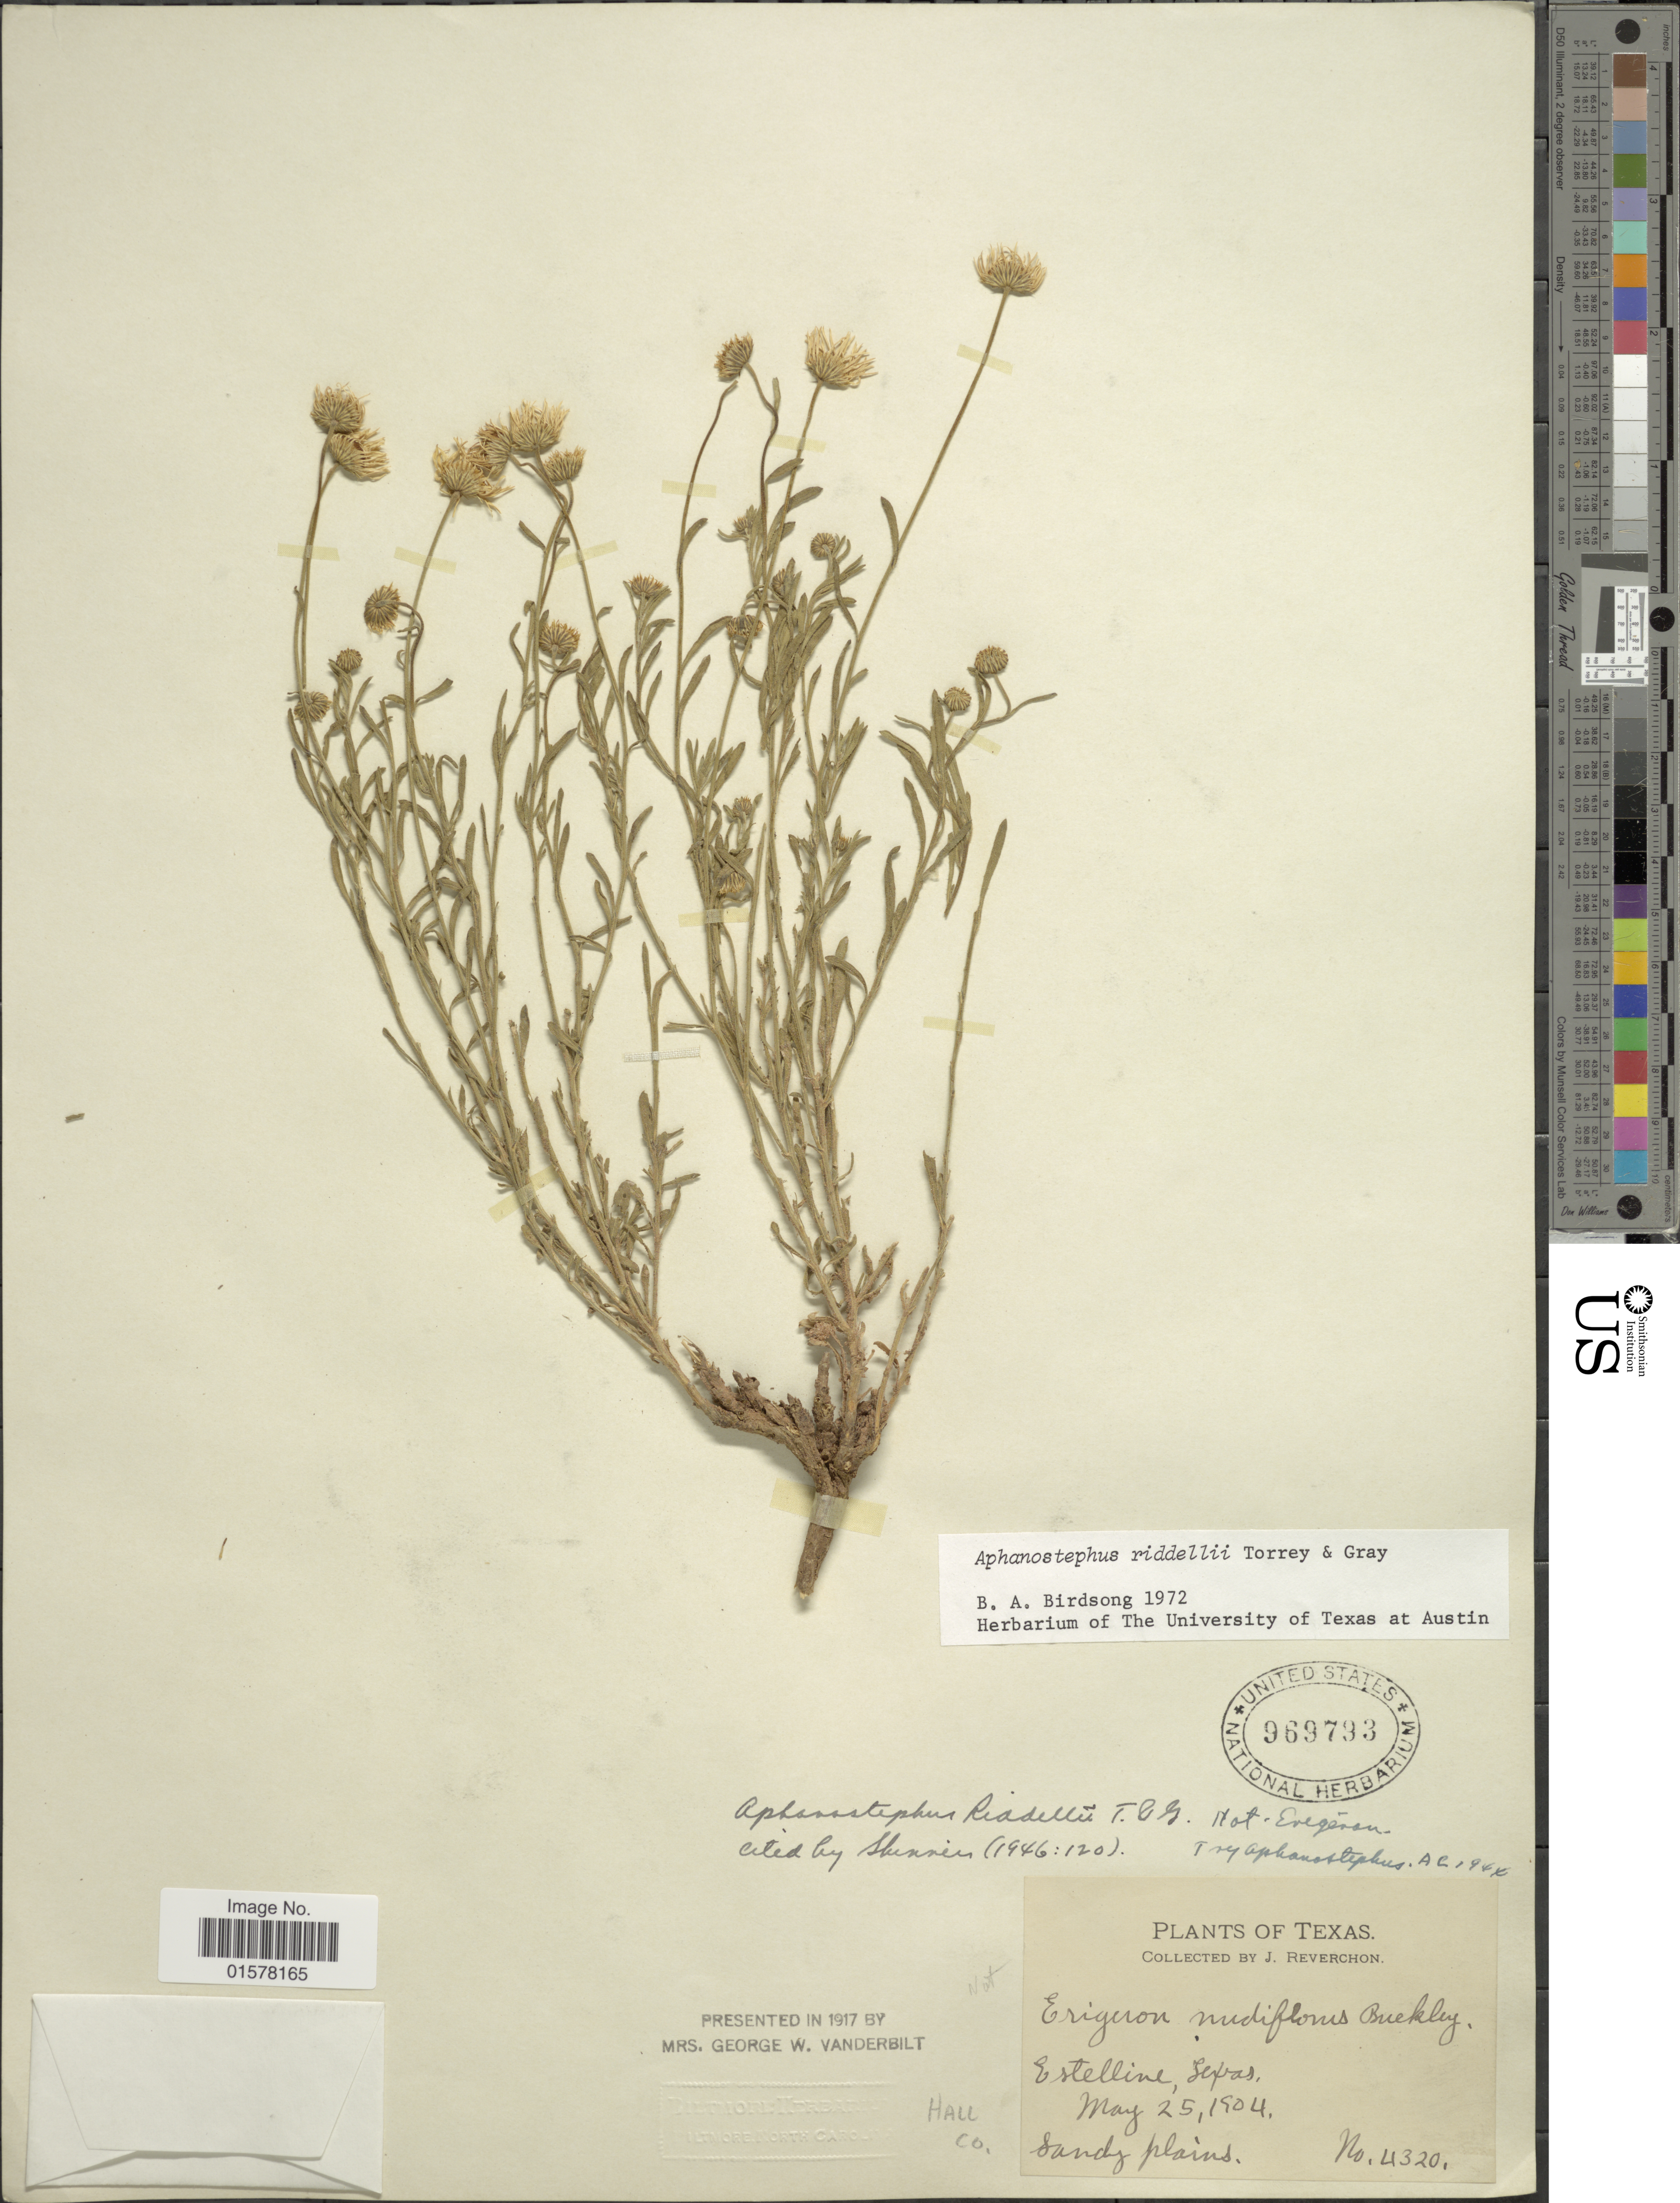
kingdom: Plantae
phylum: Tracheophyta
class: Magnoliopsida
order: Asterales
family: Asteraceae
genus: Aphanostephus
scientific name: Aphanostephus riddellii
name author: Torr. & A. Gray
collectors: J. Reverchon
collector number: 4320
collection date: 1904-05-25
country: United States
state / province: Texas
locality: Estelline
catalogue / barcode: US 969793